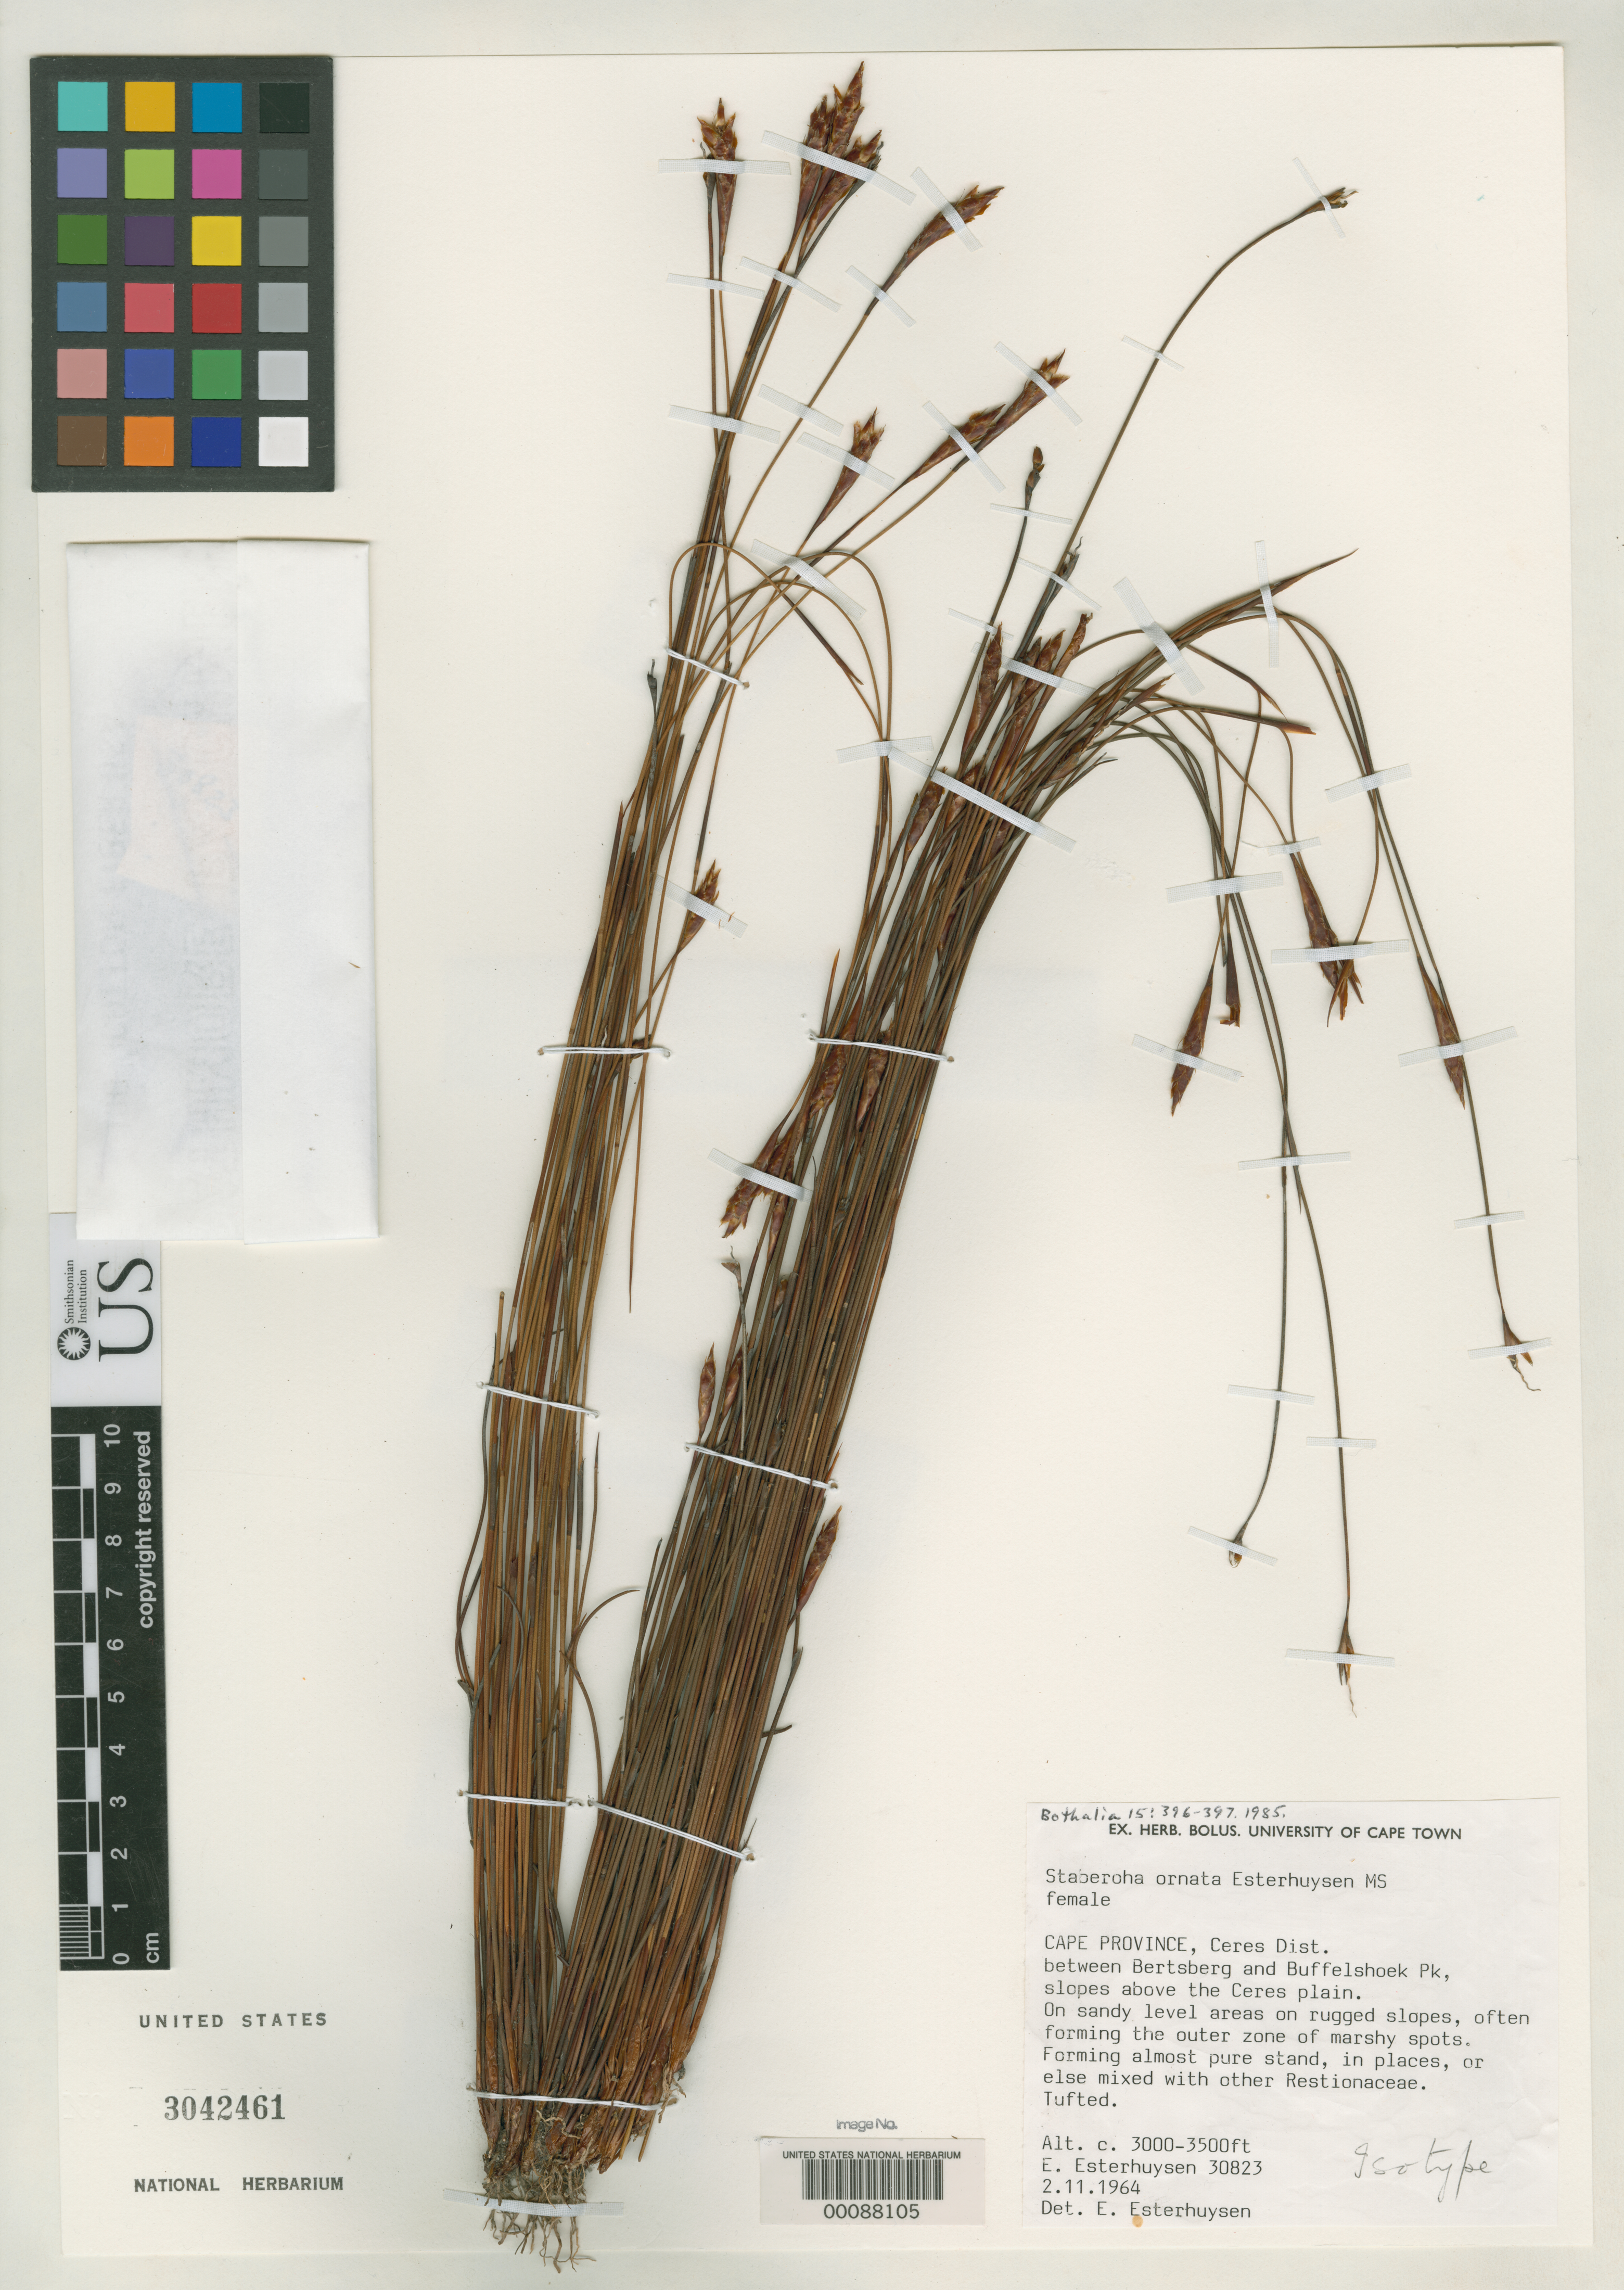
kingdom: Plantae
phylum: Tracheophyta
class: Liliopsida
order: Poales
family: Restionaceae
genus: Staberoha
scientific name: Staberoha ornata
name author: Esterh.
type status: Isotype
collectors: E. E. Esterhuysen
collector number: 30823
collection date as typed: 02 Nov 1964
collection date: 1964-11-02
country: South Africa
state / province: Western Cape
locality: Between Bertsberg and Buffelshoek Peak. Ceres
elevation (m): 914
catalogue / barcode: US 3042461